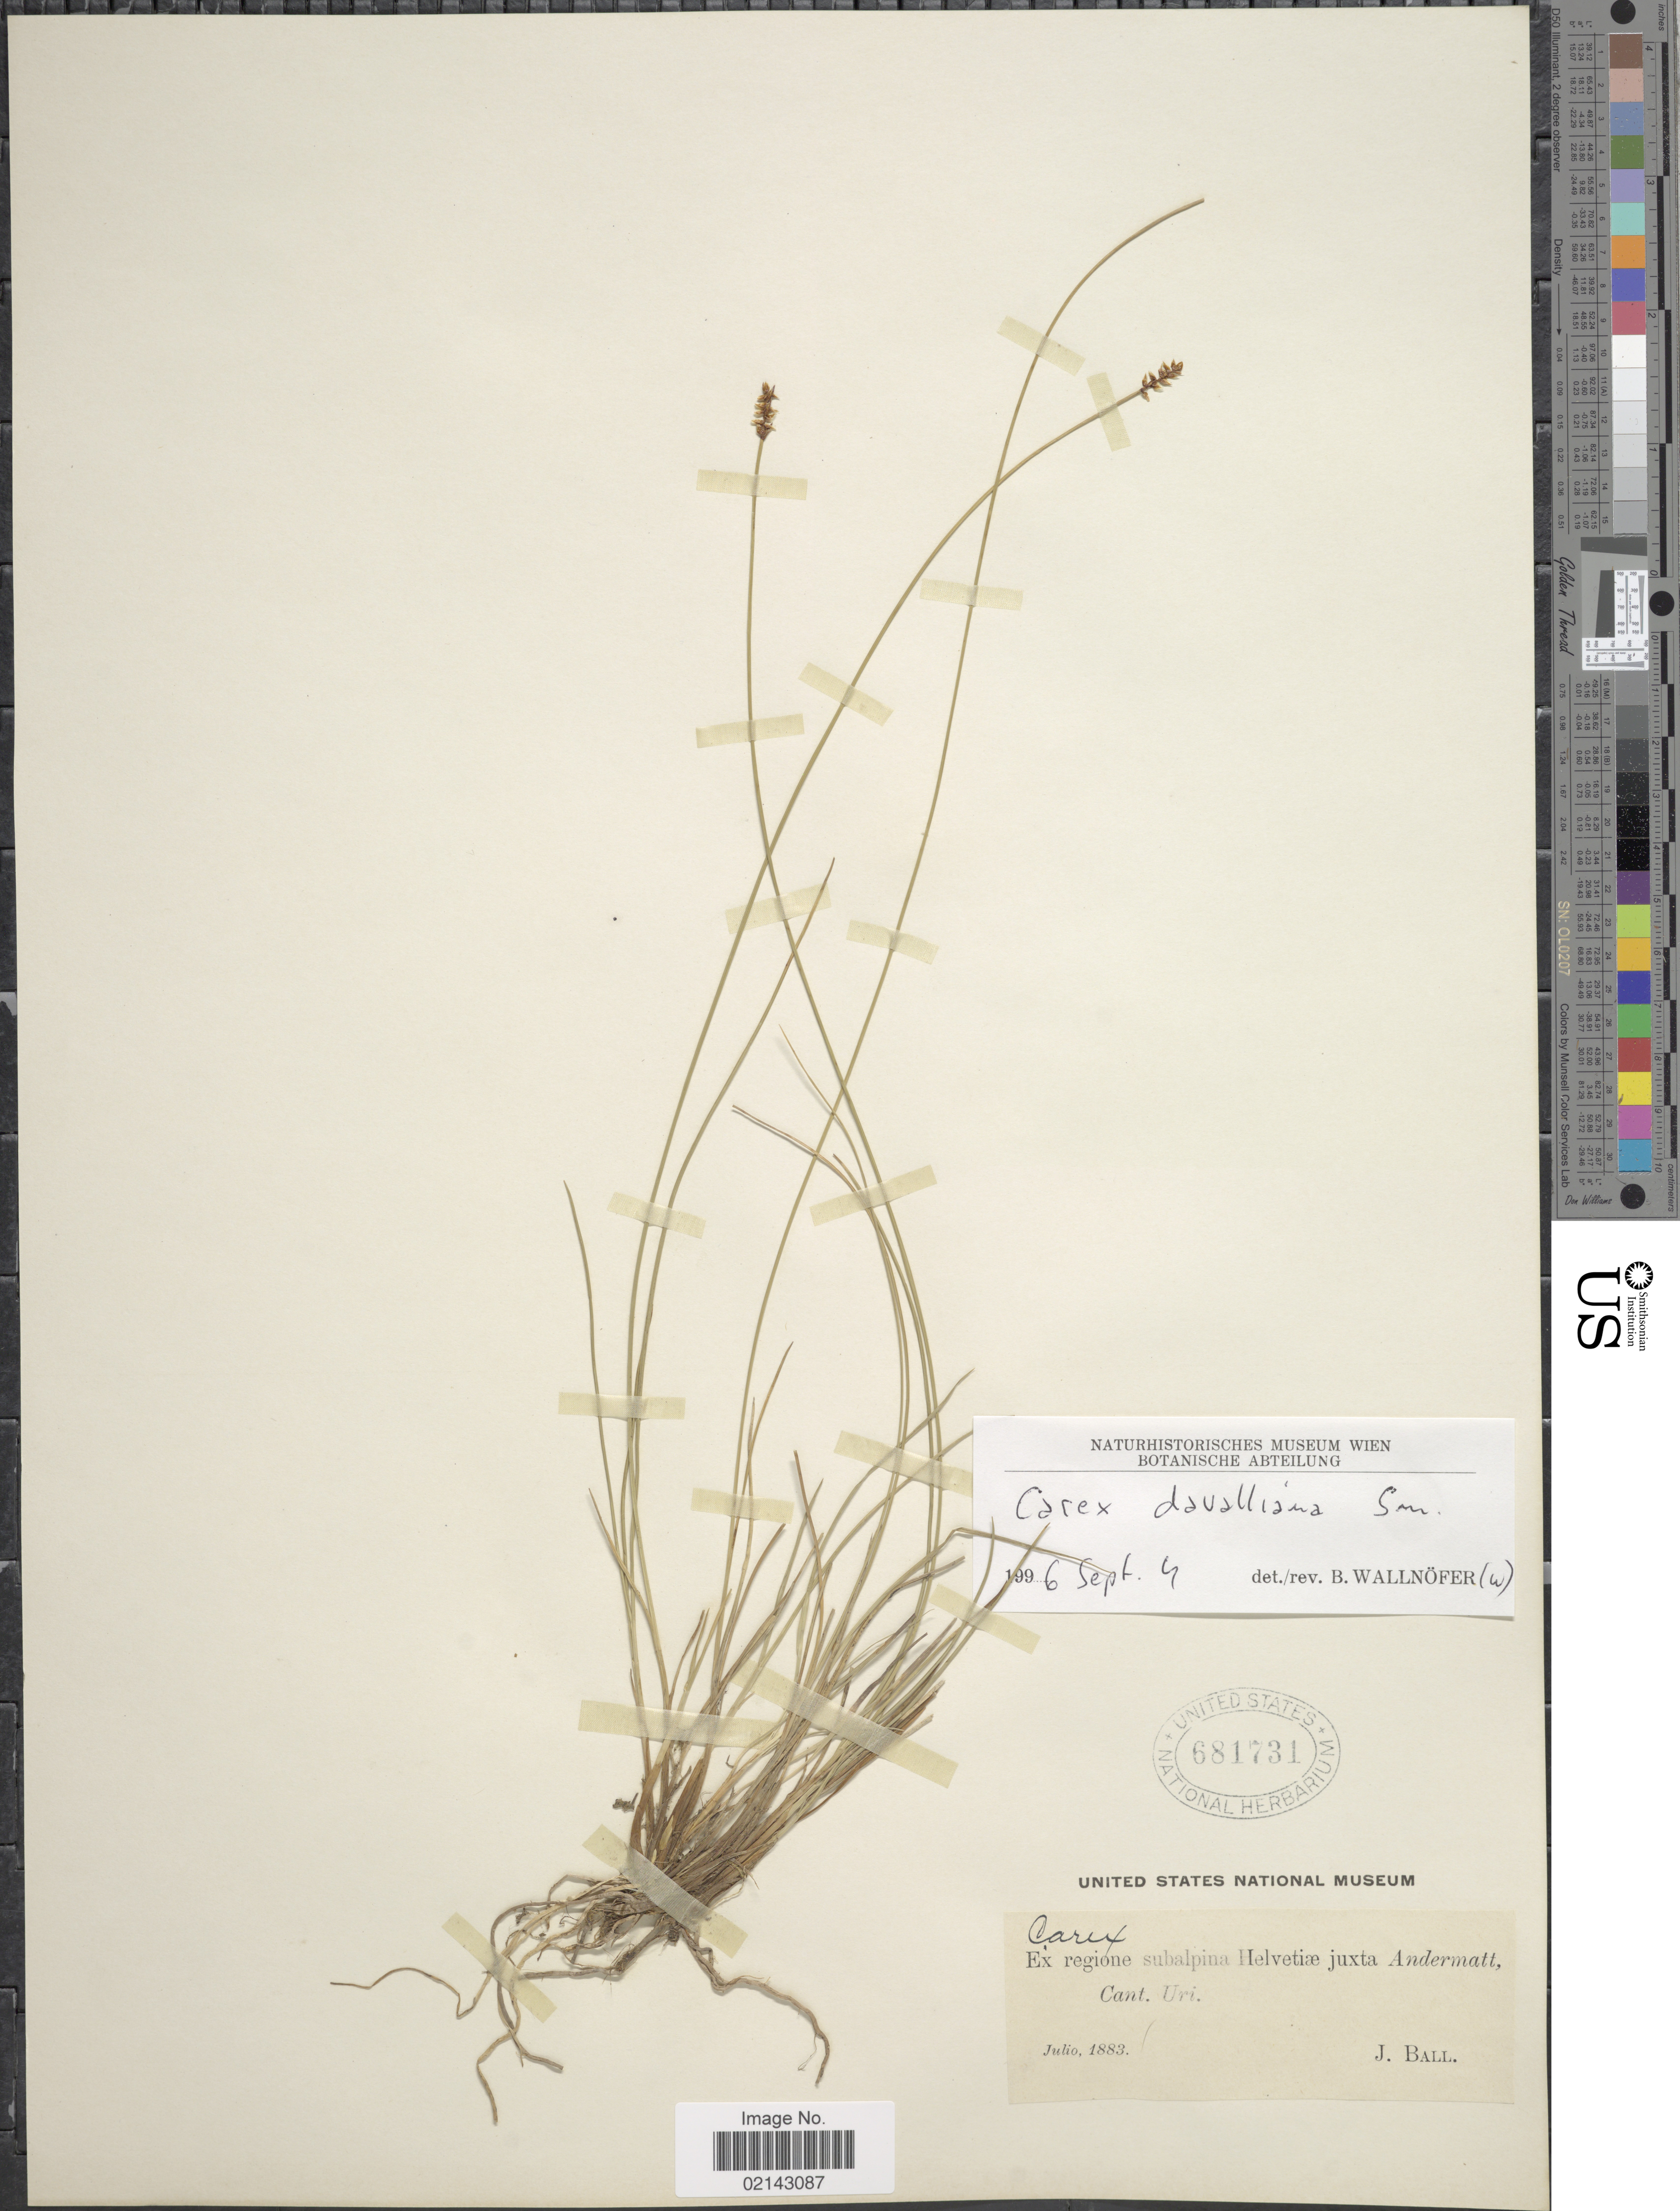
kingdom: Plantae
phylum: Tracheophyta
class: Liliopsida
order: Poales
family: Cyperaceae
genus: Carex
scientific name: Carex davalliana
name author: Sm.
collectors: J. Ball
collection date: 1883-07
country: Switzerland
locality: Regione subalpine Helvetiae juxta Andermatt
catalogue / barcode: US 681731